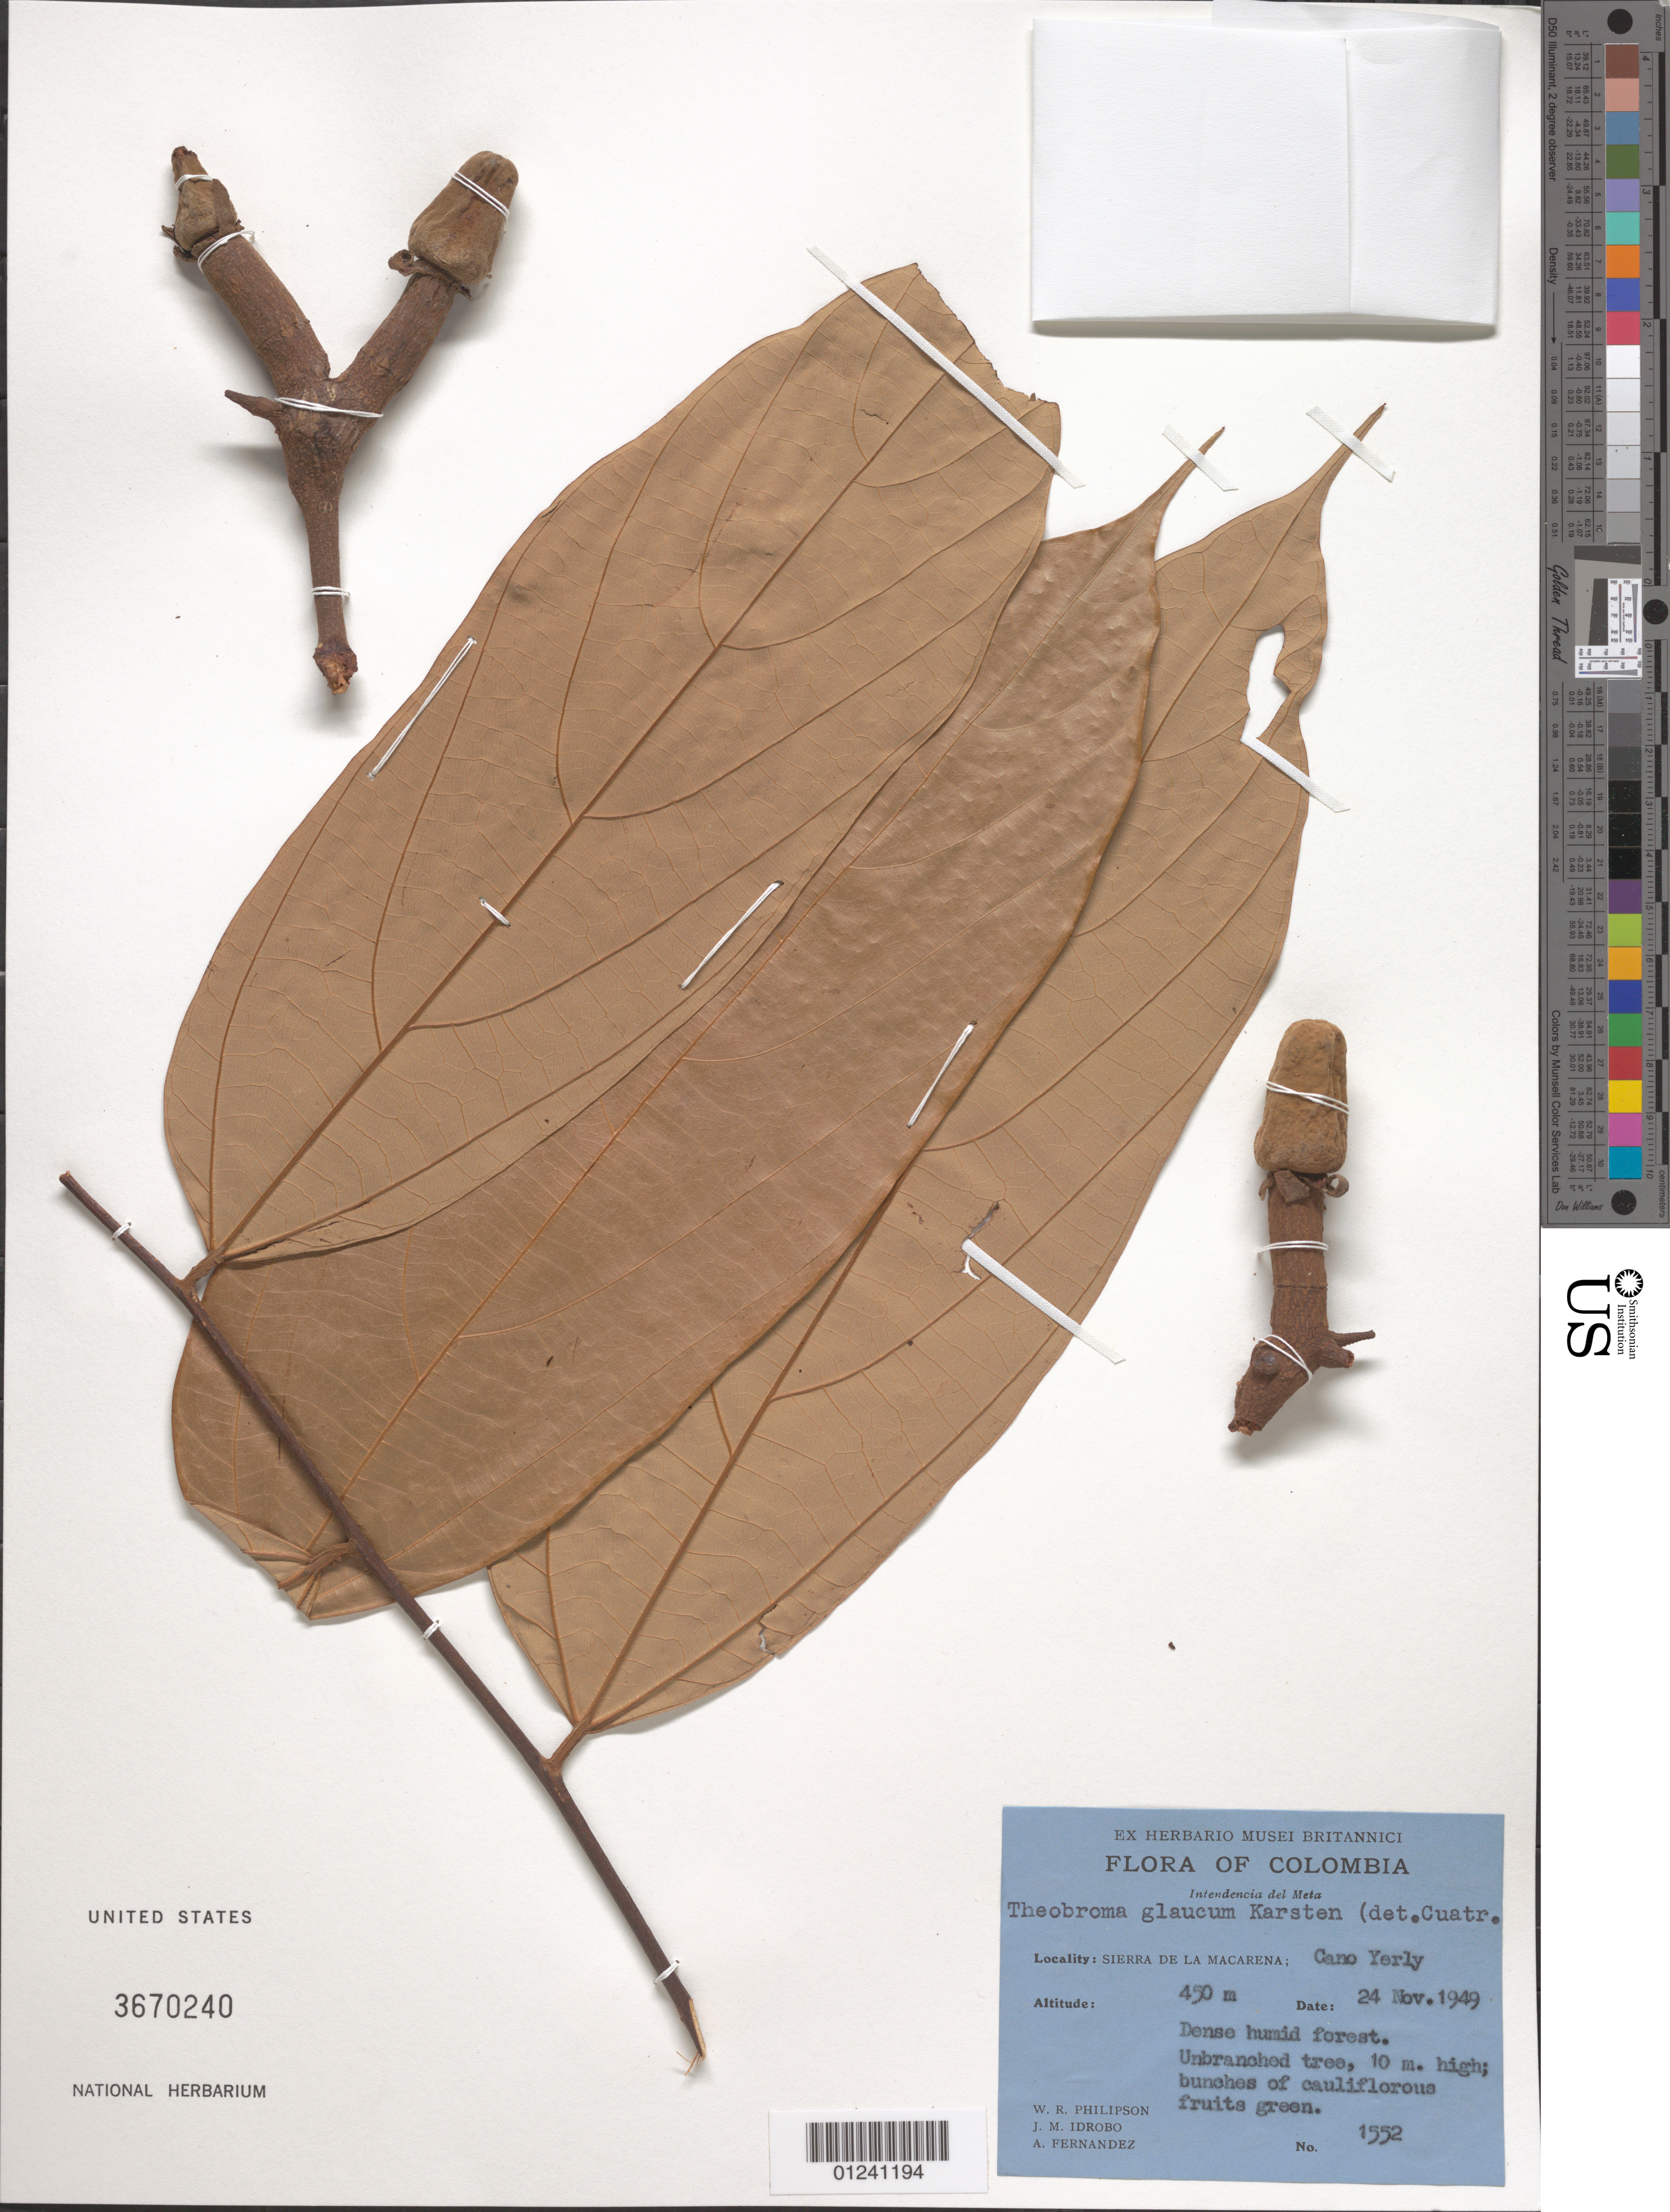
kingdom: Plantae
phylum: Tracheophyta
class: Magnoliopsida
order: Malvales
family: Malvaceae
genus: Theobroma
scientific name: Theobroma glaucum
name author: H. Karst.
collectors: W. R. Philipson, J. M. Idrobo & Á. Fernández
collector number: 1552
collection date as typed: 24 Nov 1949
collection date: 1949-11-24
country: Colombia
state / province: Meta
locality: Sierra de la Macarena, Caño Yerli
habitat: Dense humid forest.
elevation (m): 450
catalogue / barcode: US 3670240